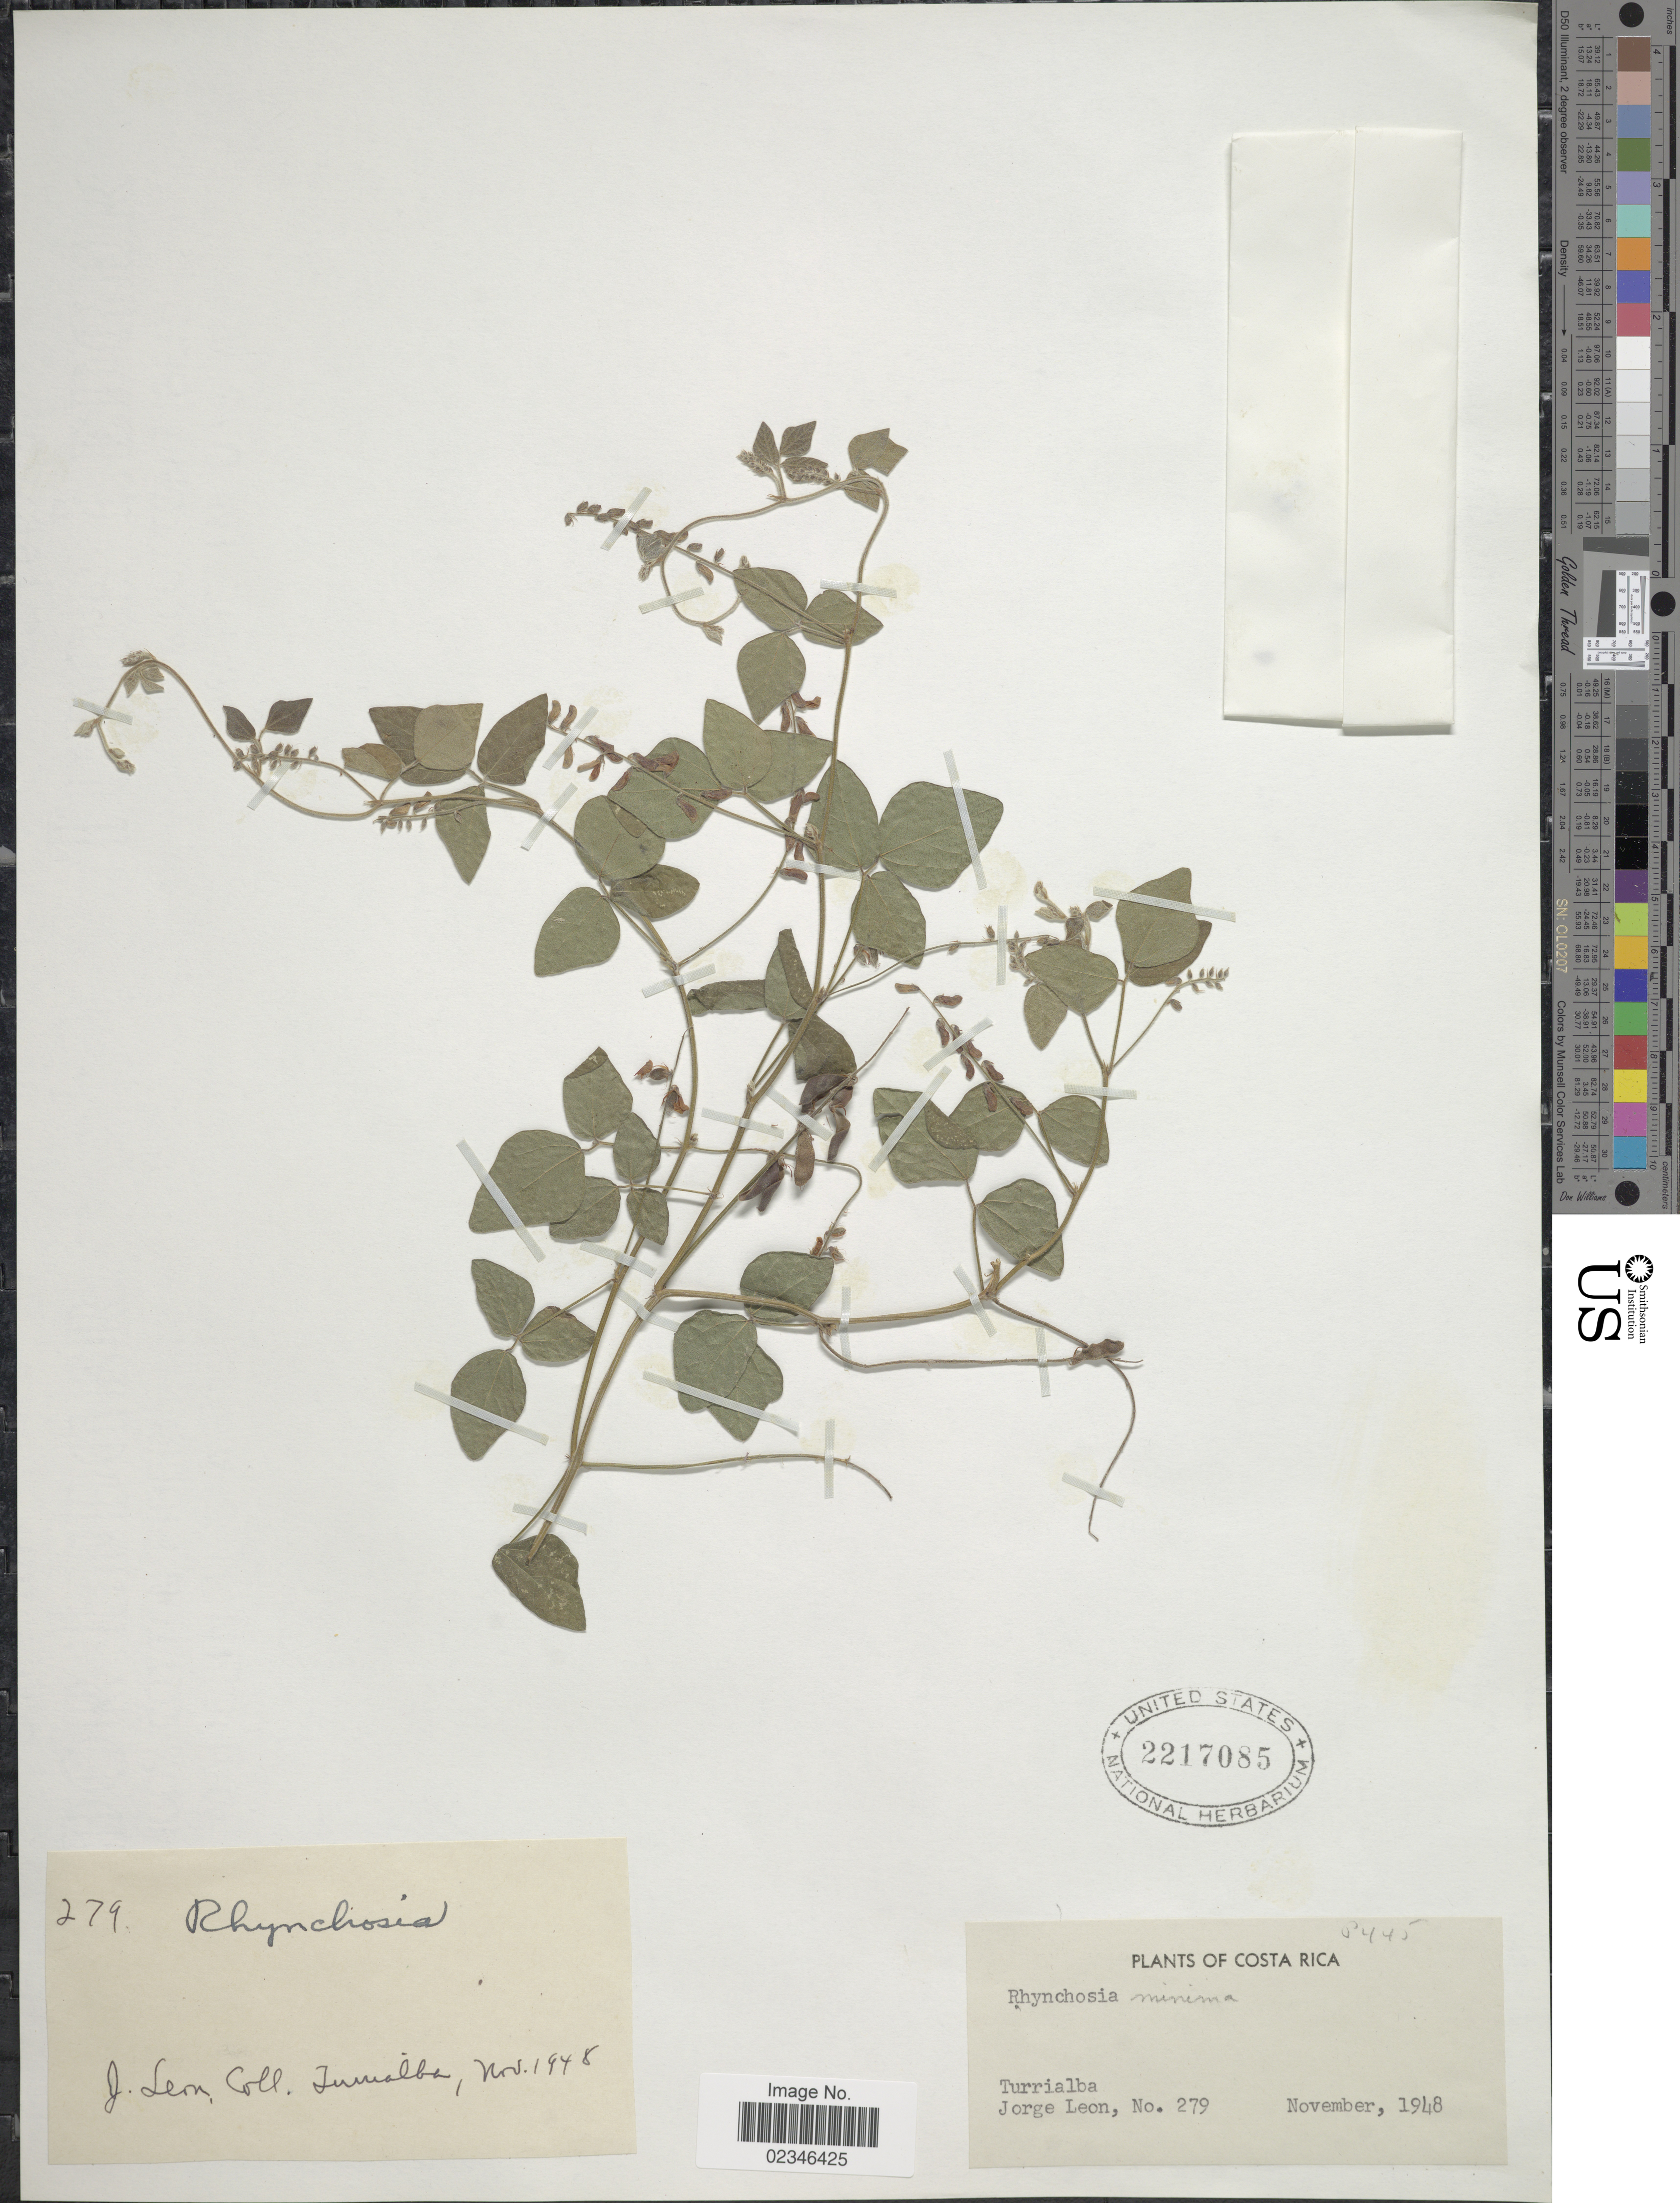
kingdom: Plantae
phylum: Tracheophyta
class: Magnoliopsida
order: Fabales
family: Fabaceae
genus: Rhynchosia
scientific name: Rhynchosia minima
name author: (L.) DC.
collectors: J. León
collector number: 279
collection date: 1948-11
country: Costa Rica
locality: Turrialba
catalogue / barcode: US 2217085